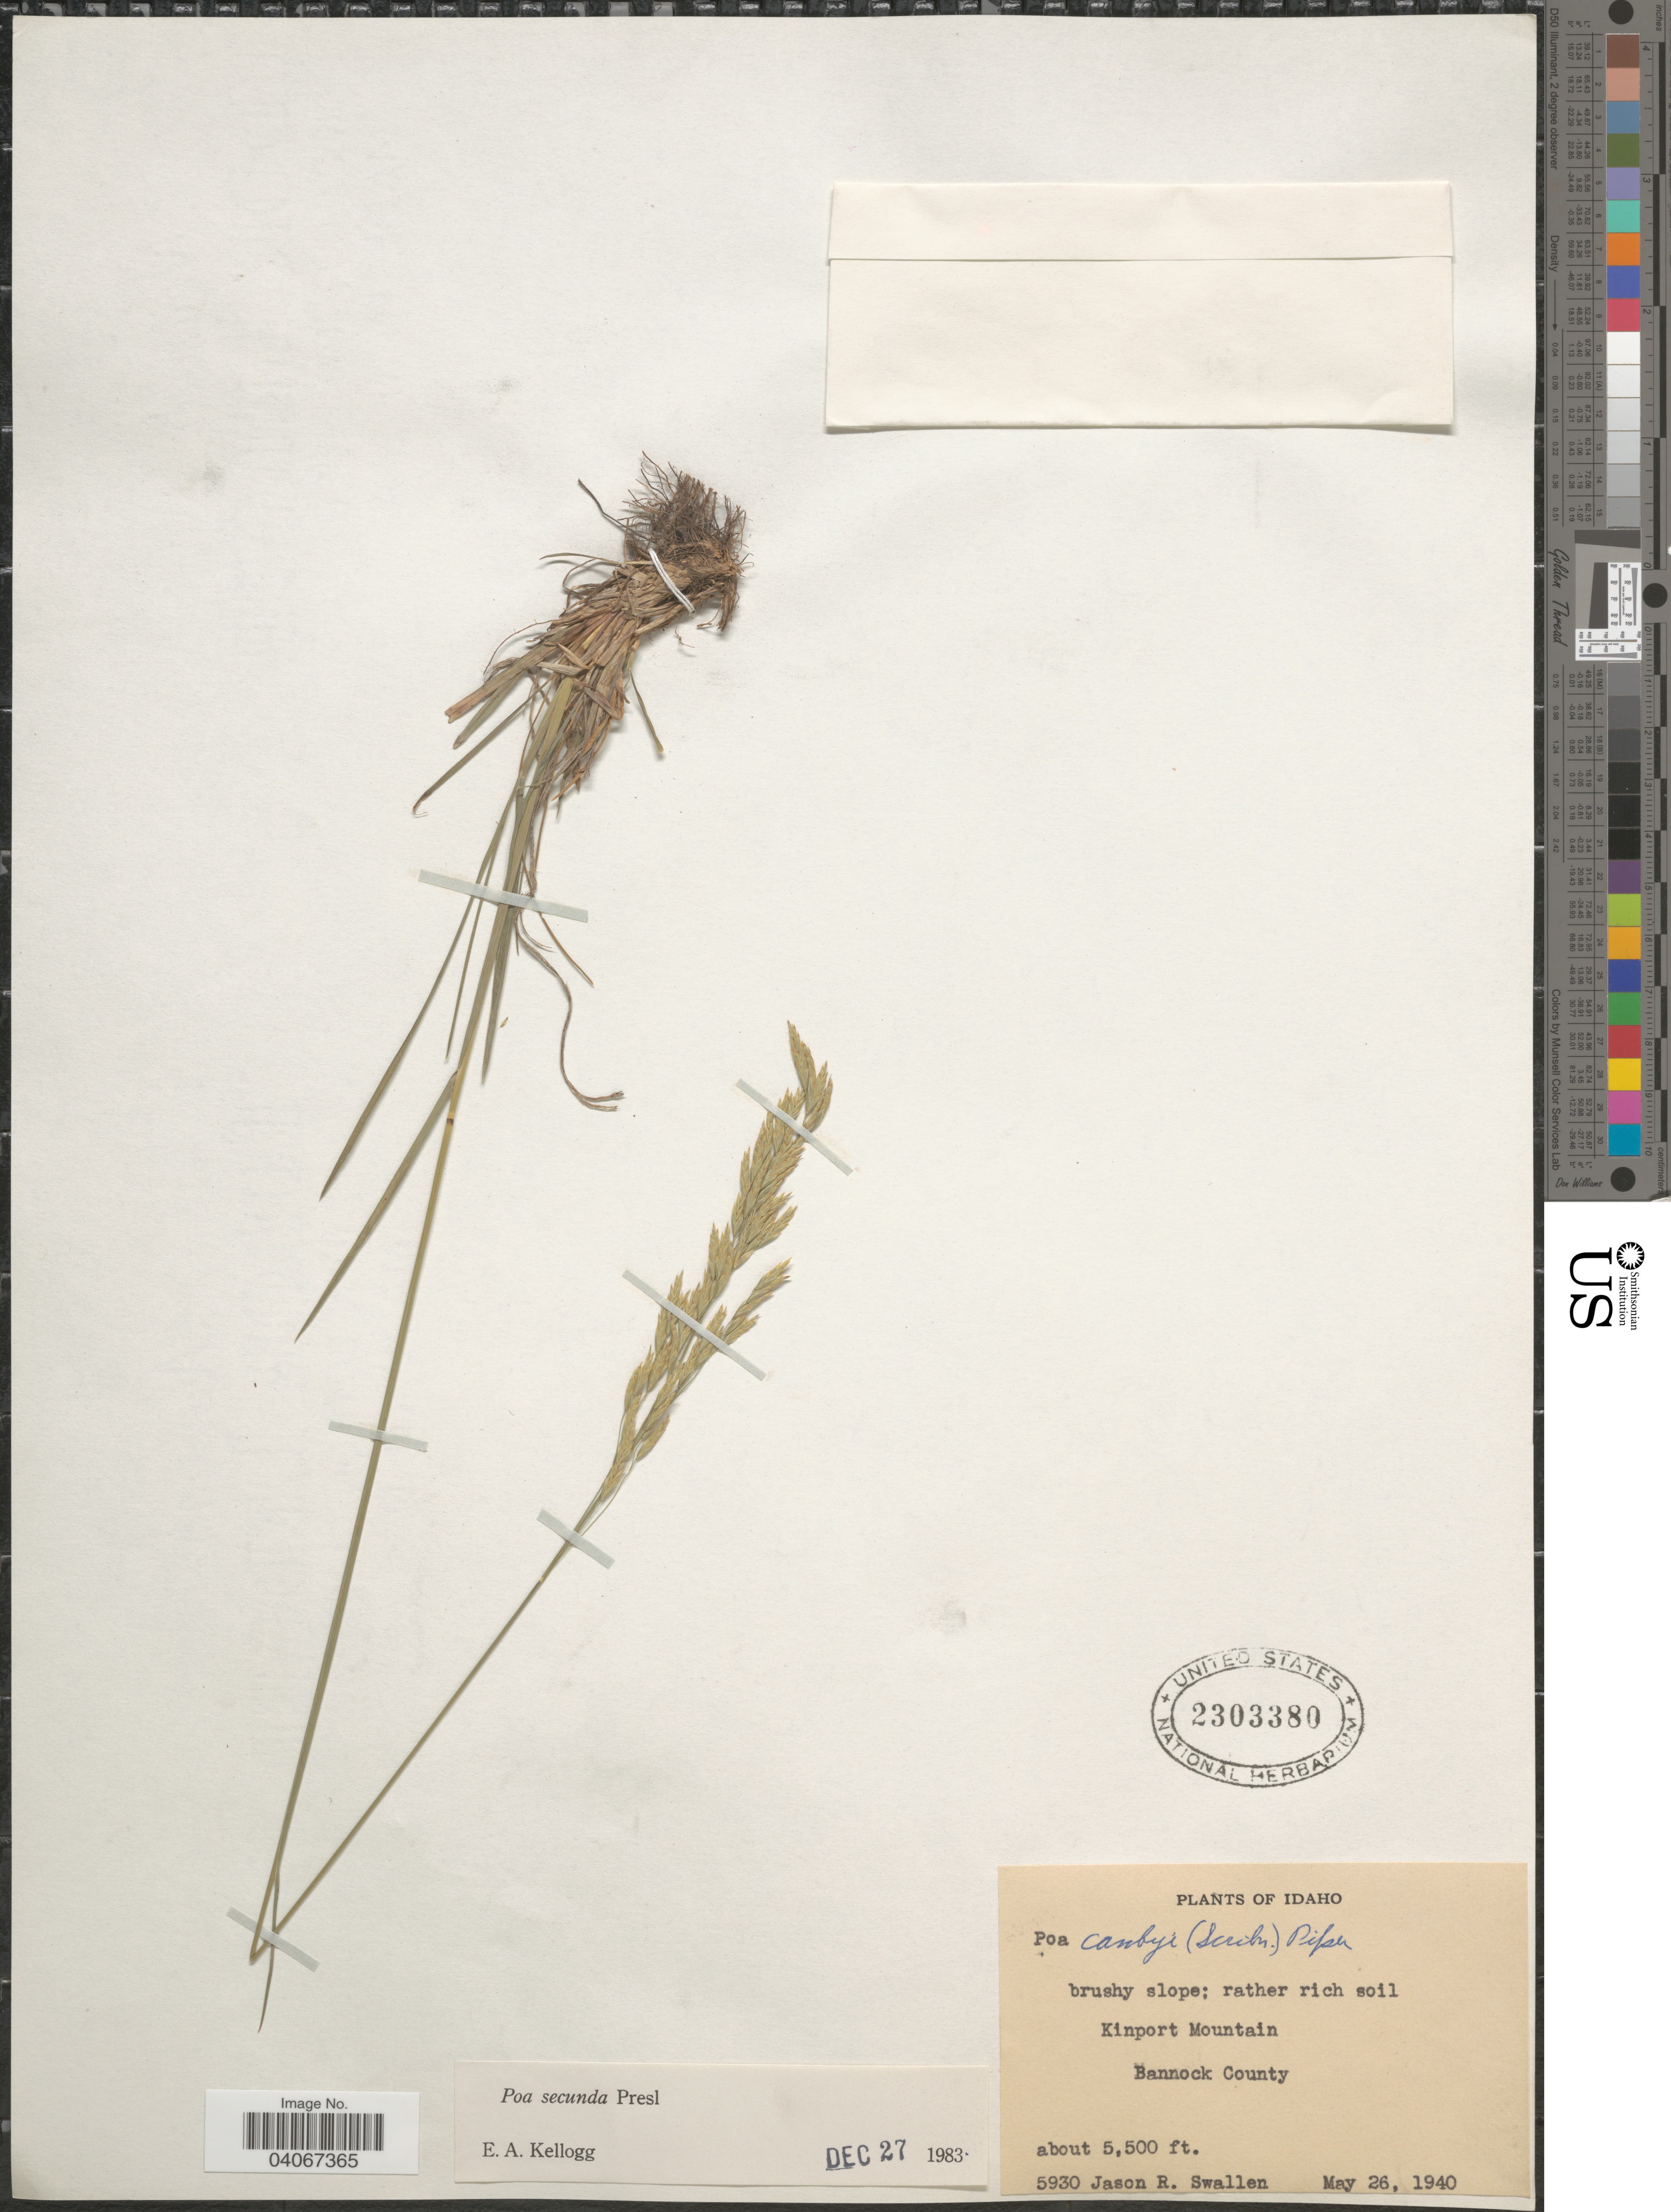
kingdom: Plantae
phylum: Tracheophyta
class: Liliopsida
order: Poales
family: Poaceae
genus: Poa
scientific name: Poa secunda subsp. secunda var. secunda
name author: J. Presl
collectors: J. R. Swallen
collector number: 5930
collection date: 1940-05-26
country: United States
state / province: Idaho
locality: Kinport Mountain. Bannock County.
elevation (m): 1676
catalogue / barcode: US 2303380